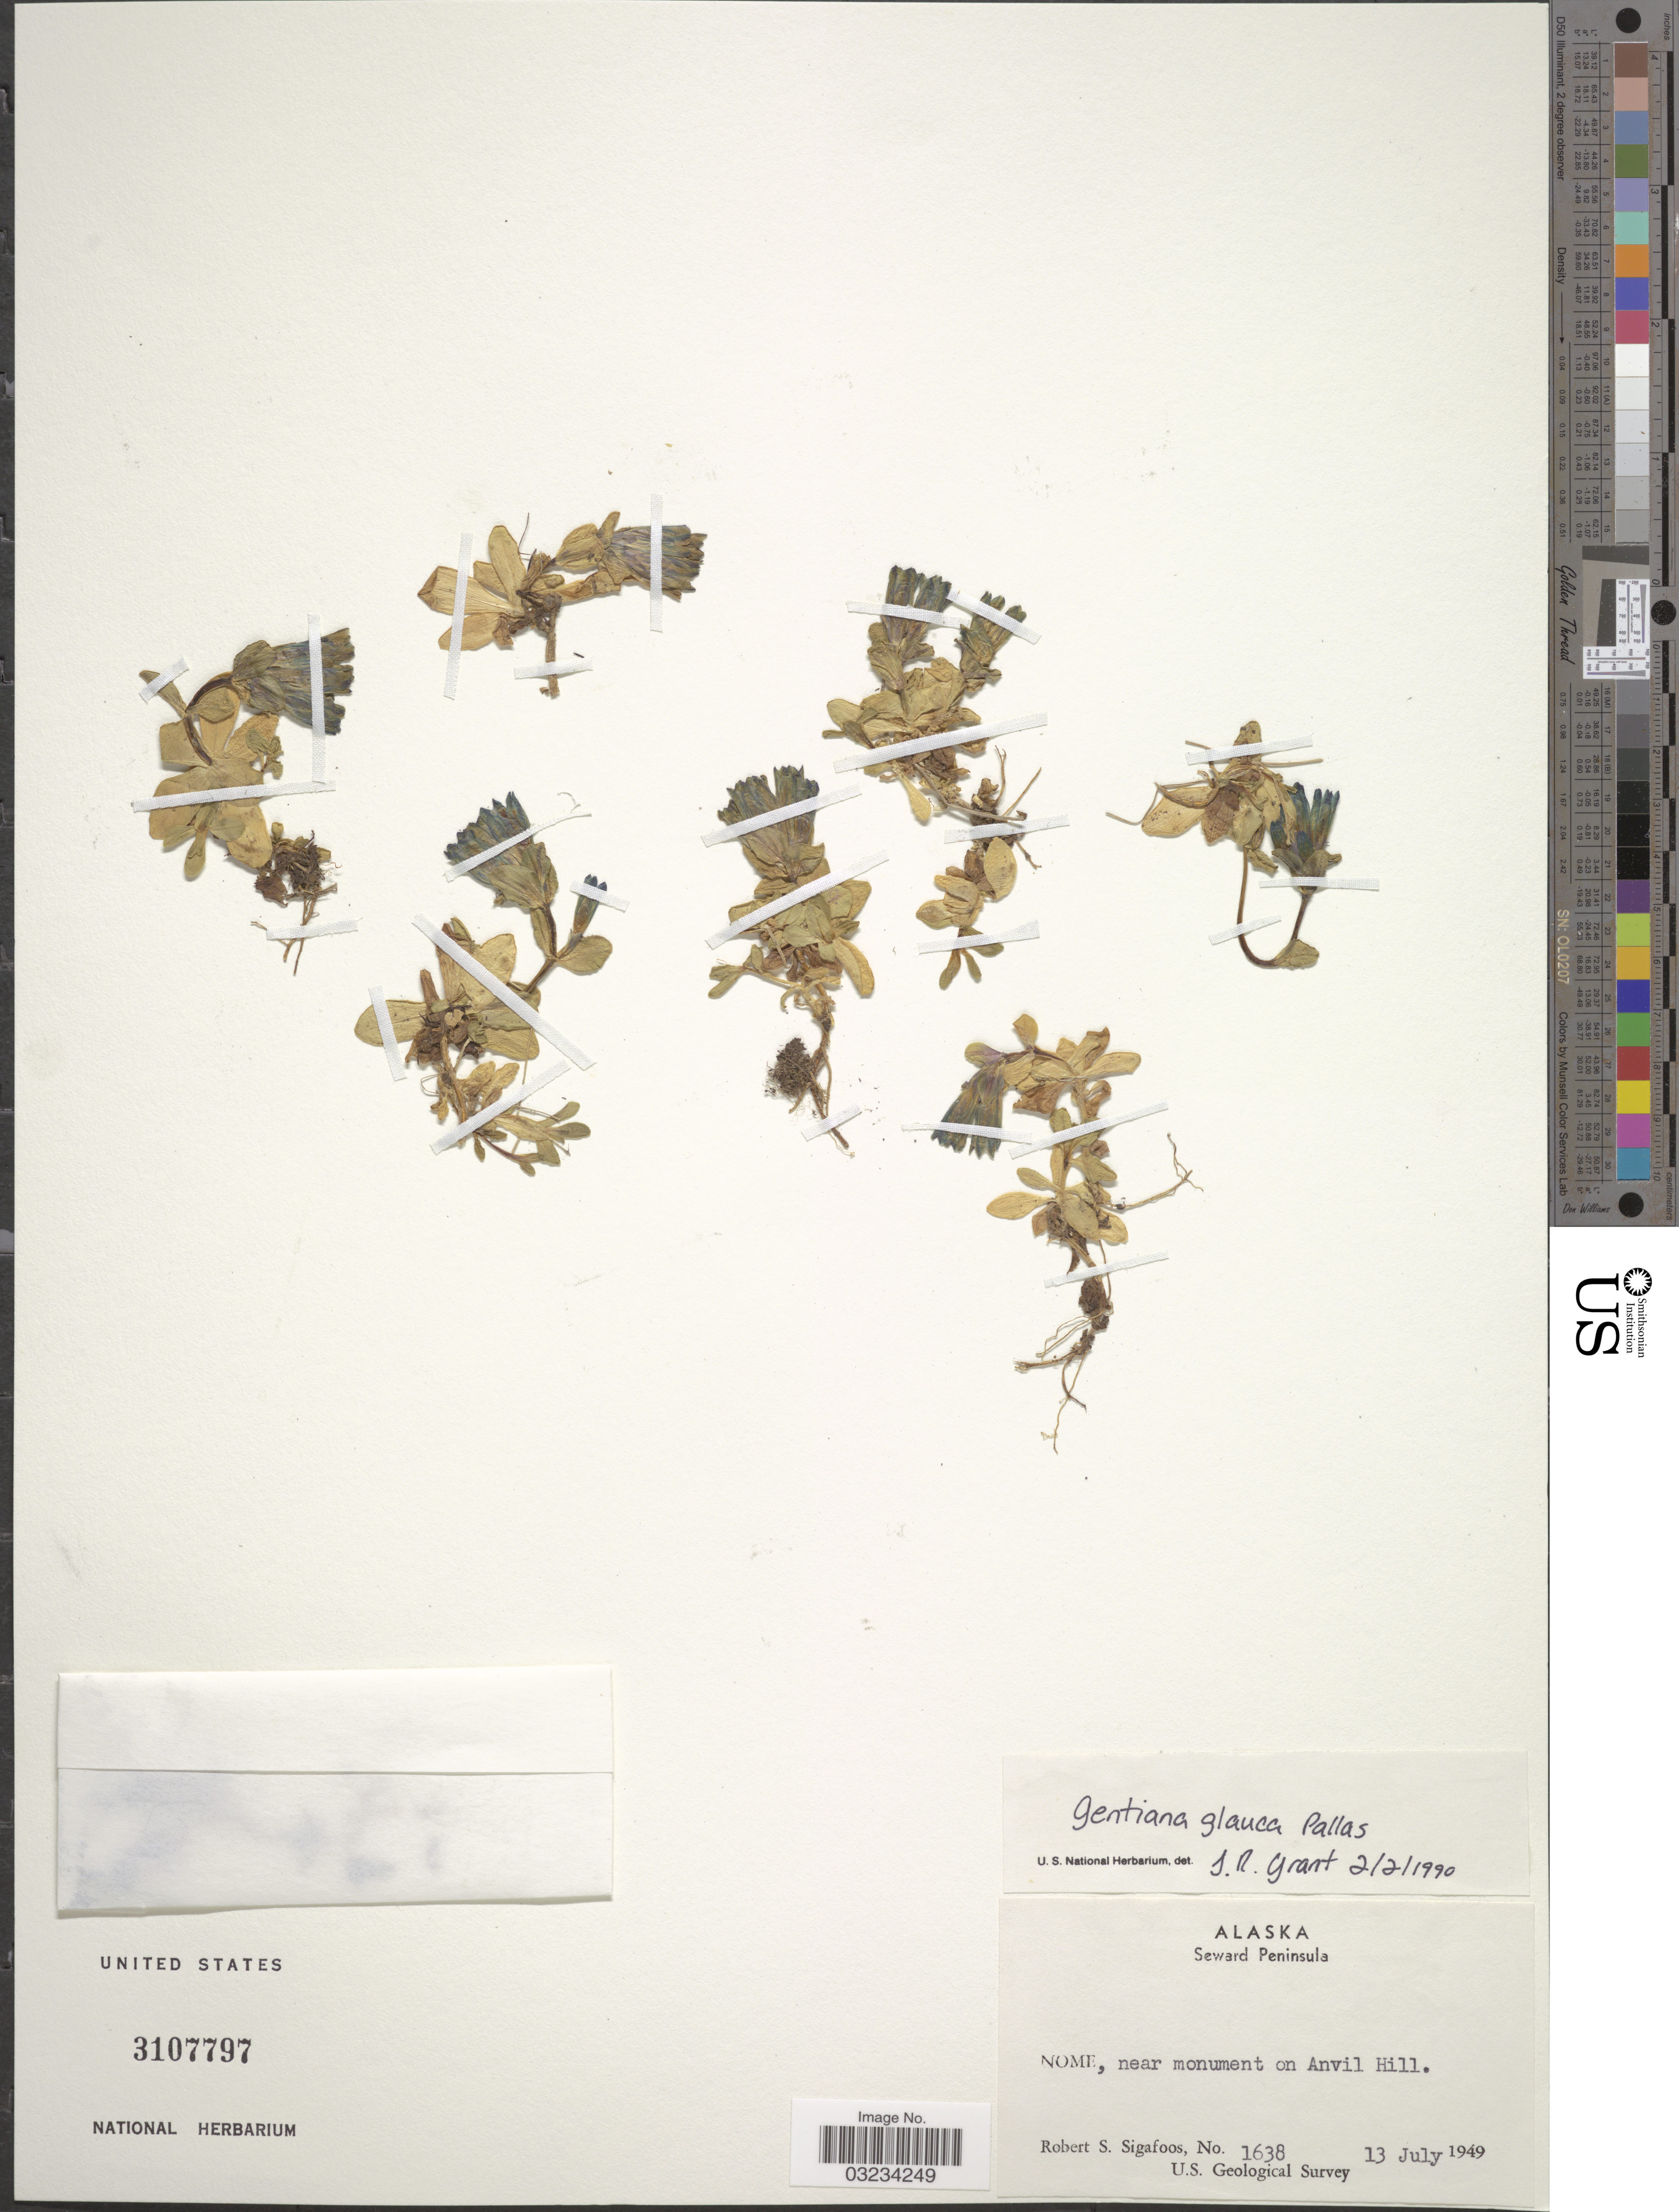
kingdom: Plantae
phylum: Tracheophyta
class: Magnoliopsida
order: Gentianales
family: Gentianaceae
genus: Gentiana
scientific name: Gentiana glauca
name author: Pall.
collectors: R. Sigafoos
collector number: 1638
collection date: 1949-07-13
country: United States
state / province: Alaska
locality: Seward Peninsula, Nome, near monument on Anvil Hill.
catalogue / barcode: US 3107797